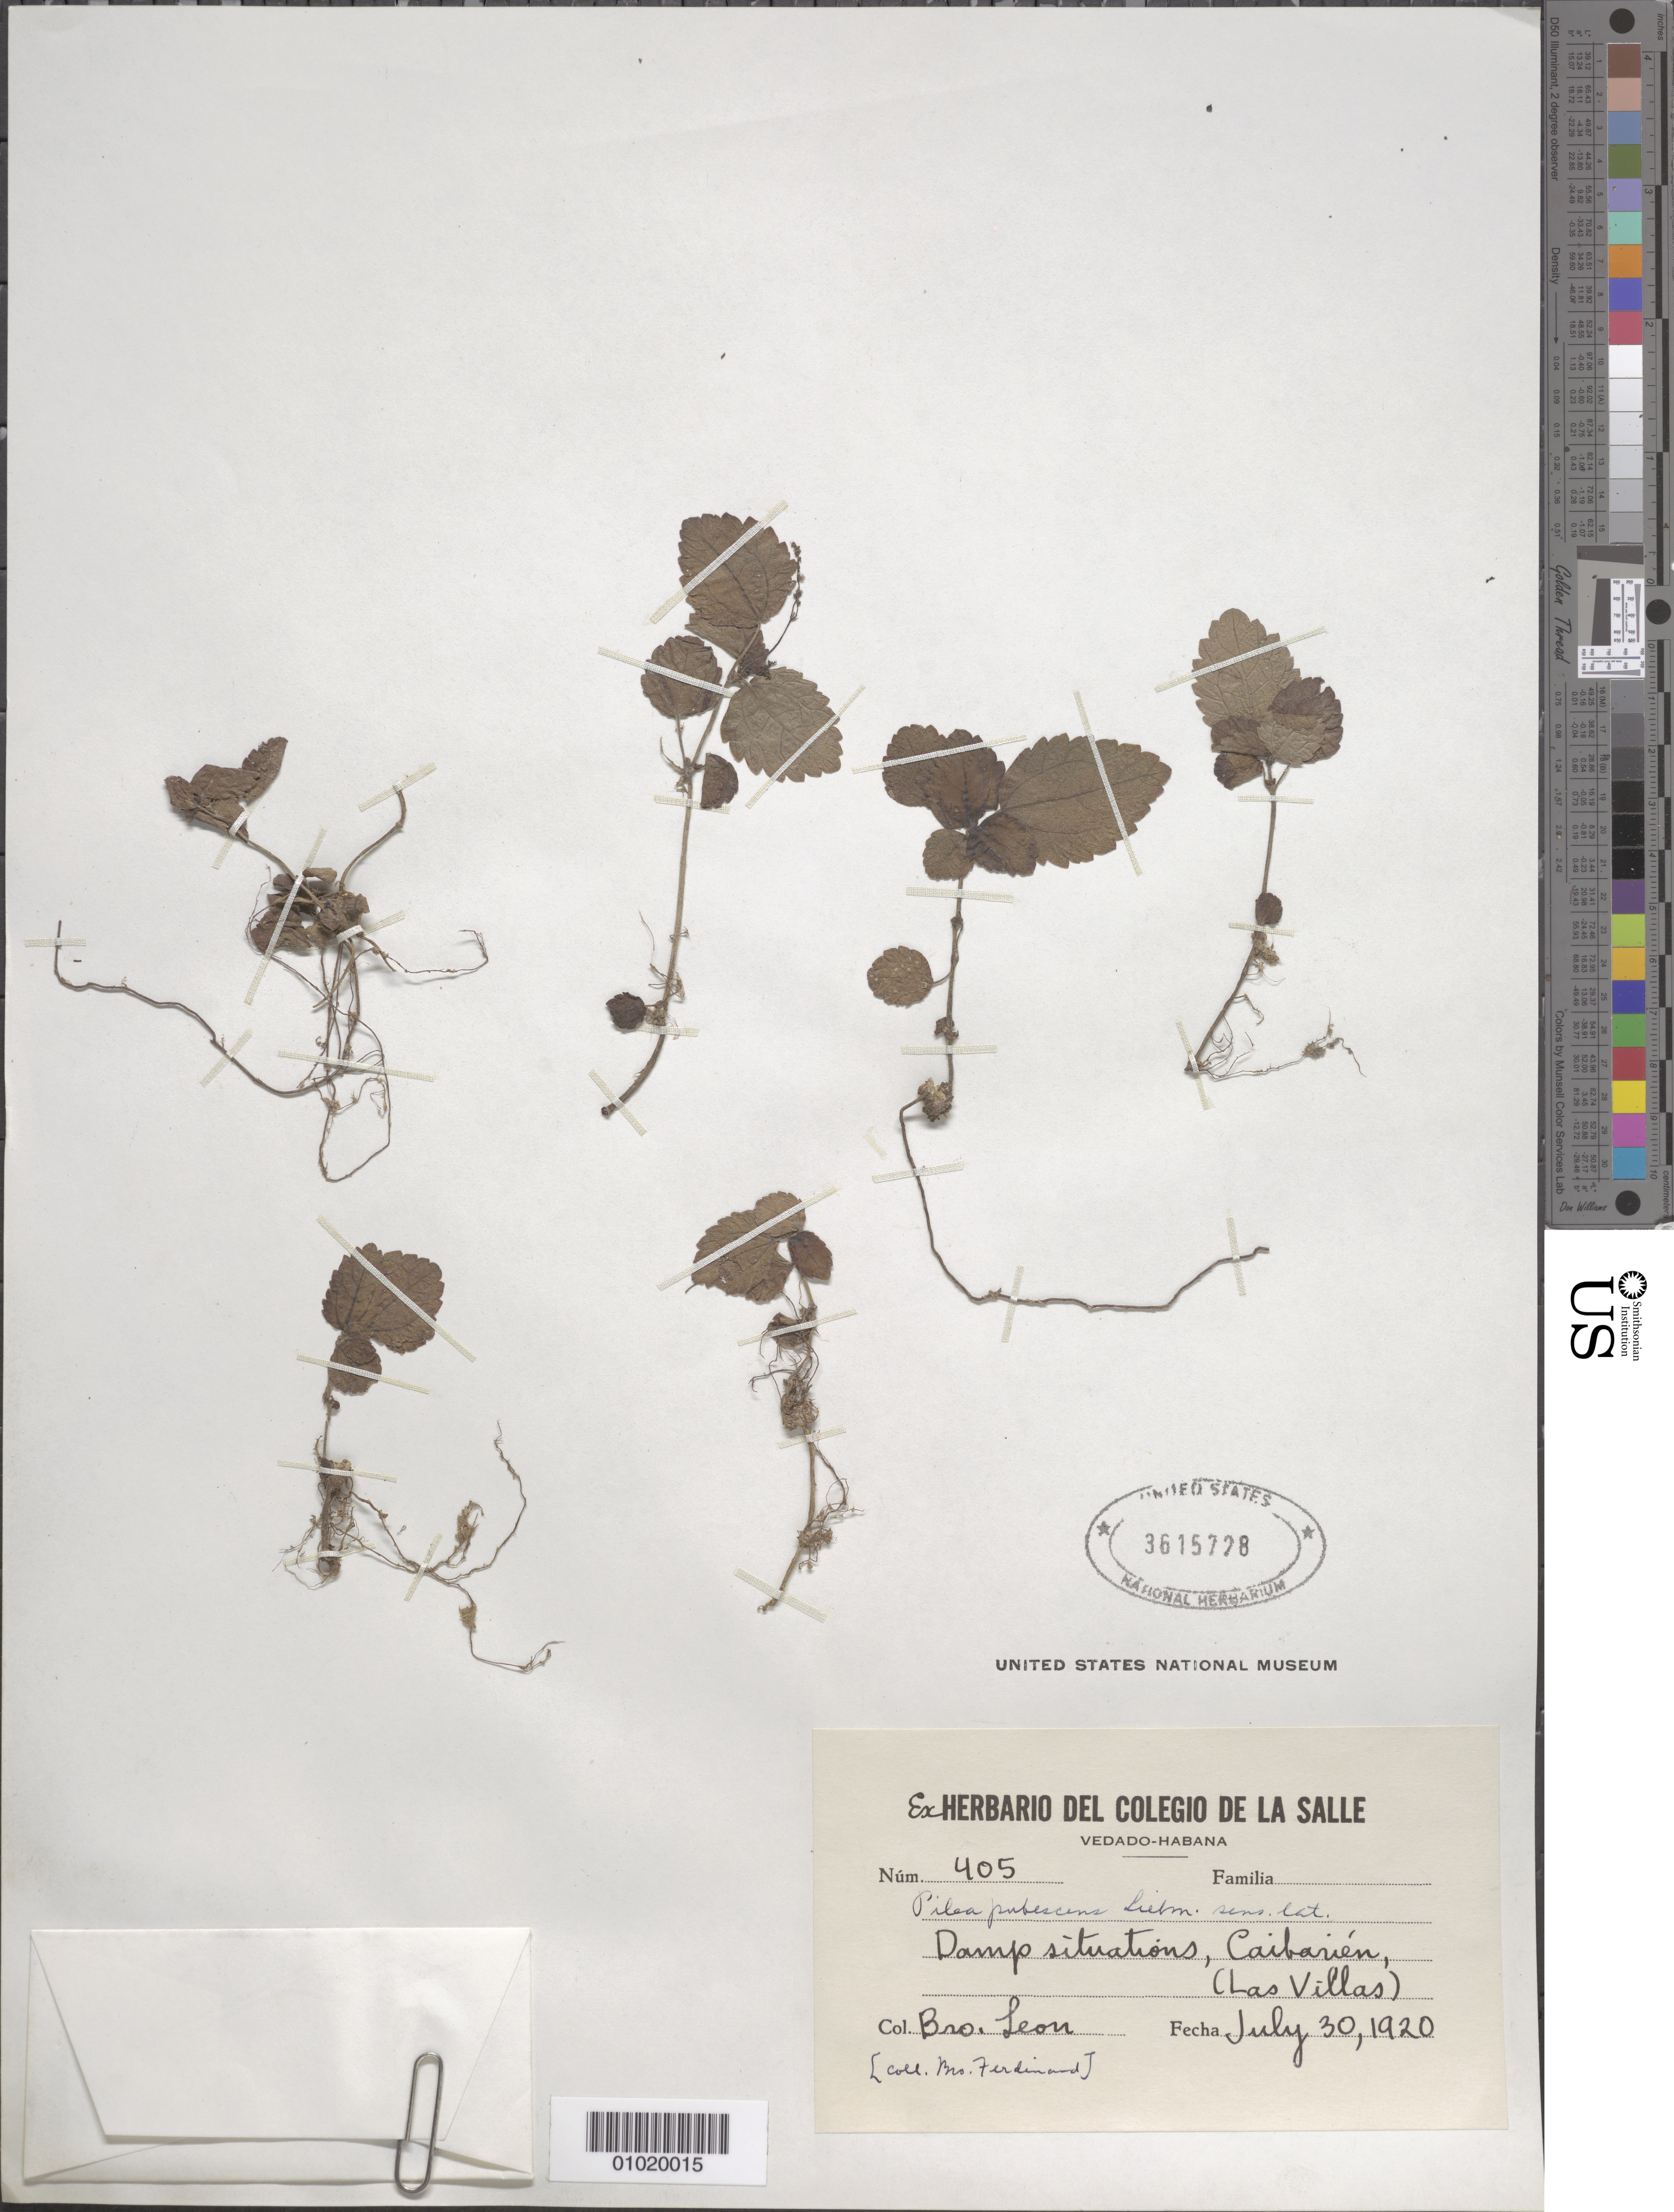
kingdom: Plantae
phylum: Tracheophyta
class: Magnoliopsida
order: Rosales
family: Urticaceae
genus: Pilea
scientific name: Pilea pubescens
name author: Liebm.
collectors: Bro. León & B. Ferdinand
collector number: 405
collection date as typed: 30 Jul 1920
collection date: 1920-07-30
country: Cuba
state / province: Las Villas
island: Cuba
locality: Cairbarien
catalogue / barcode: US 3615728